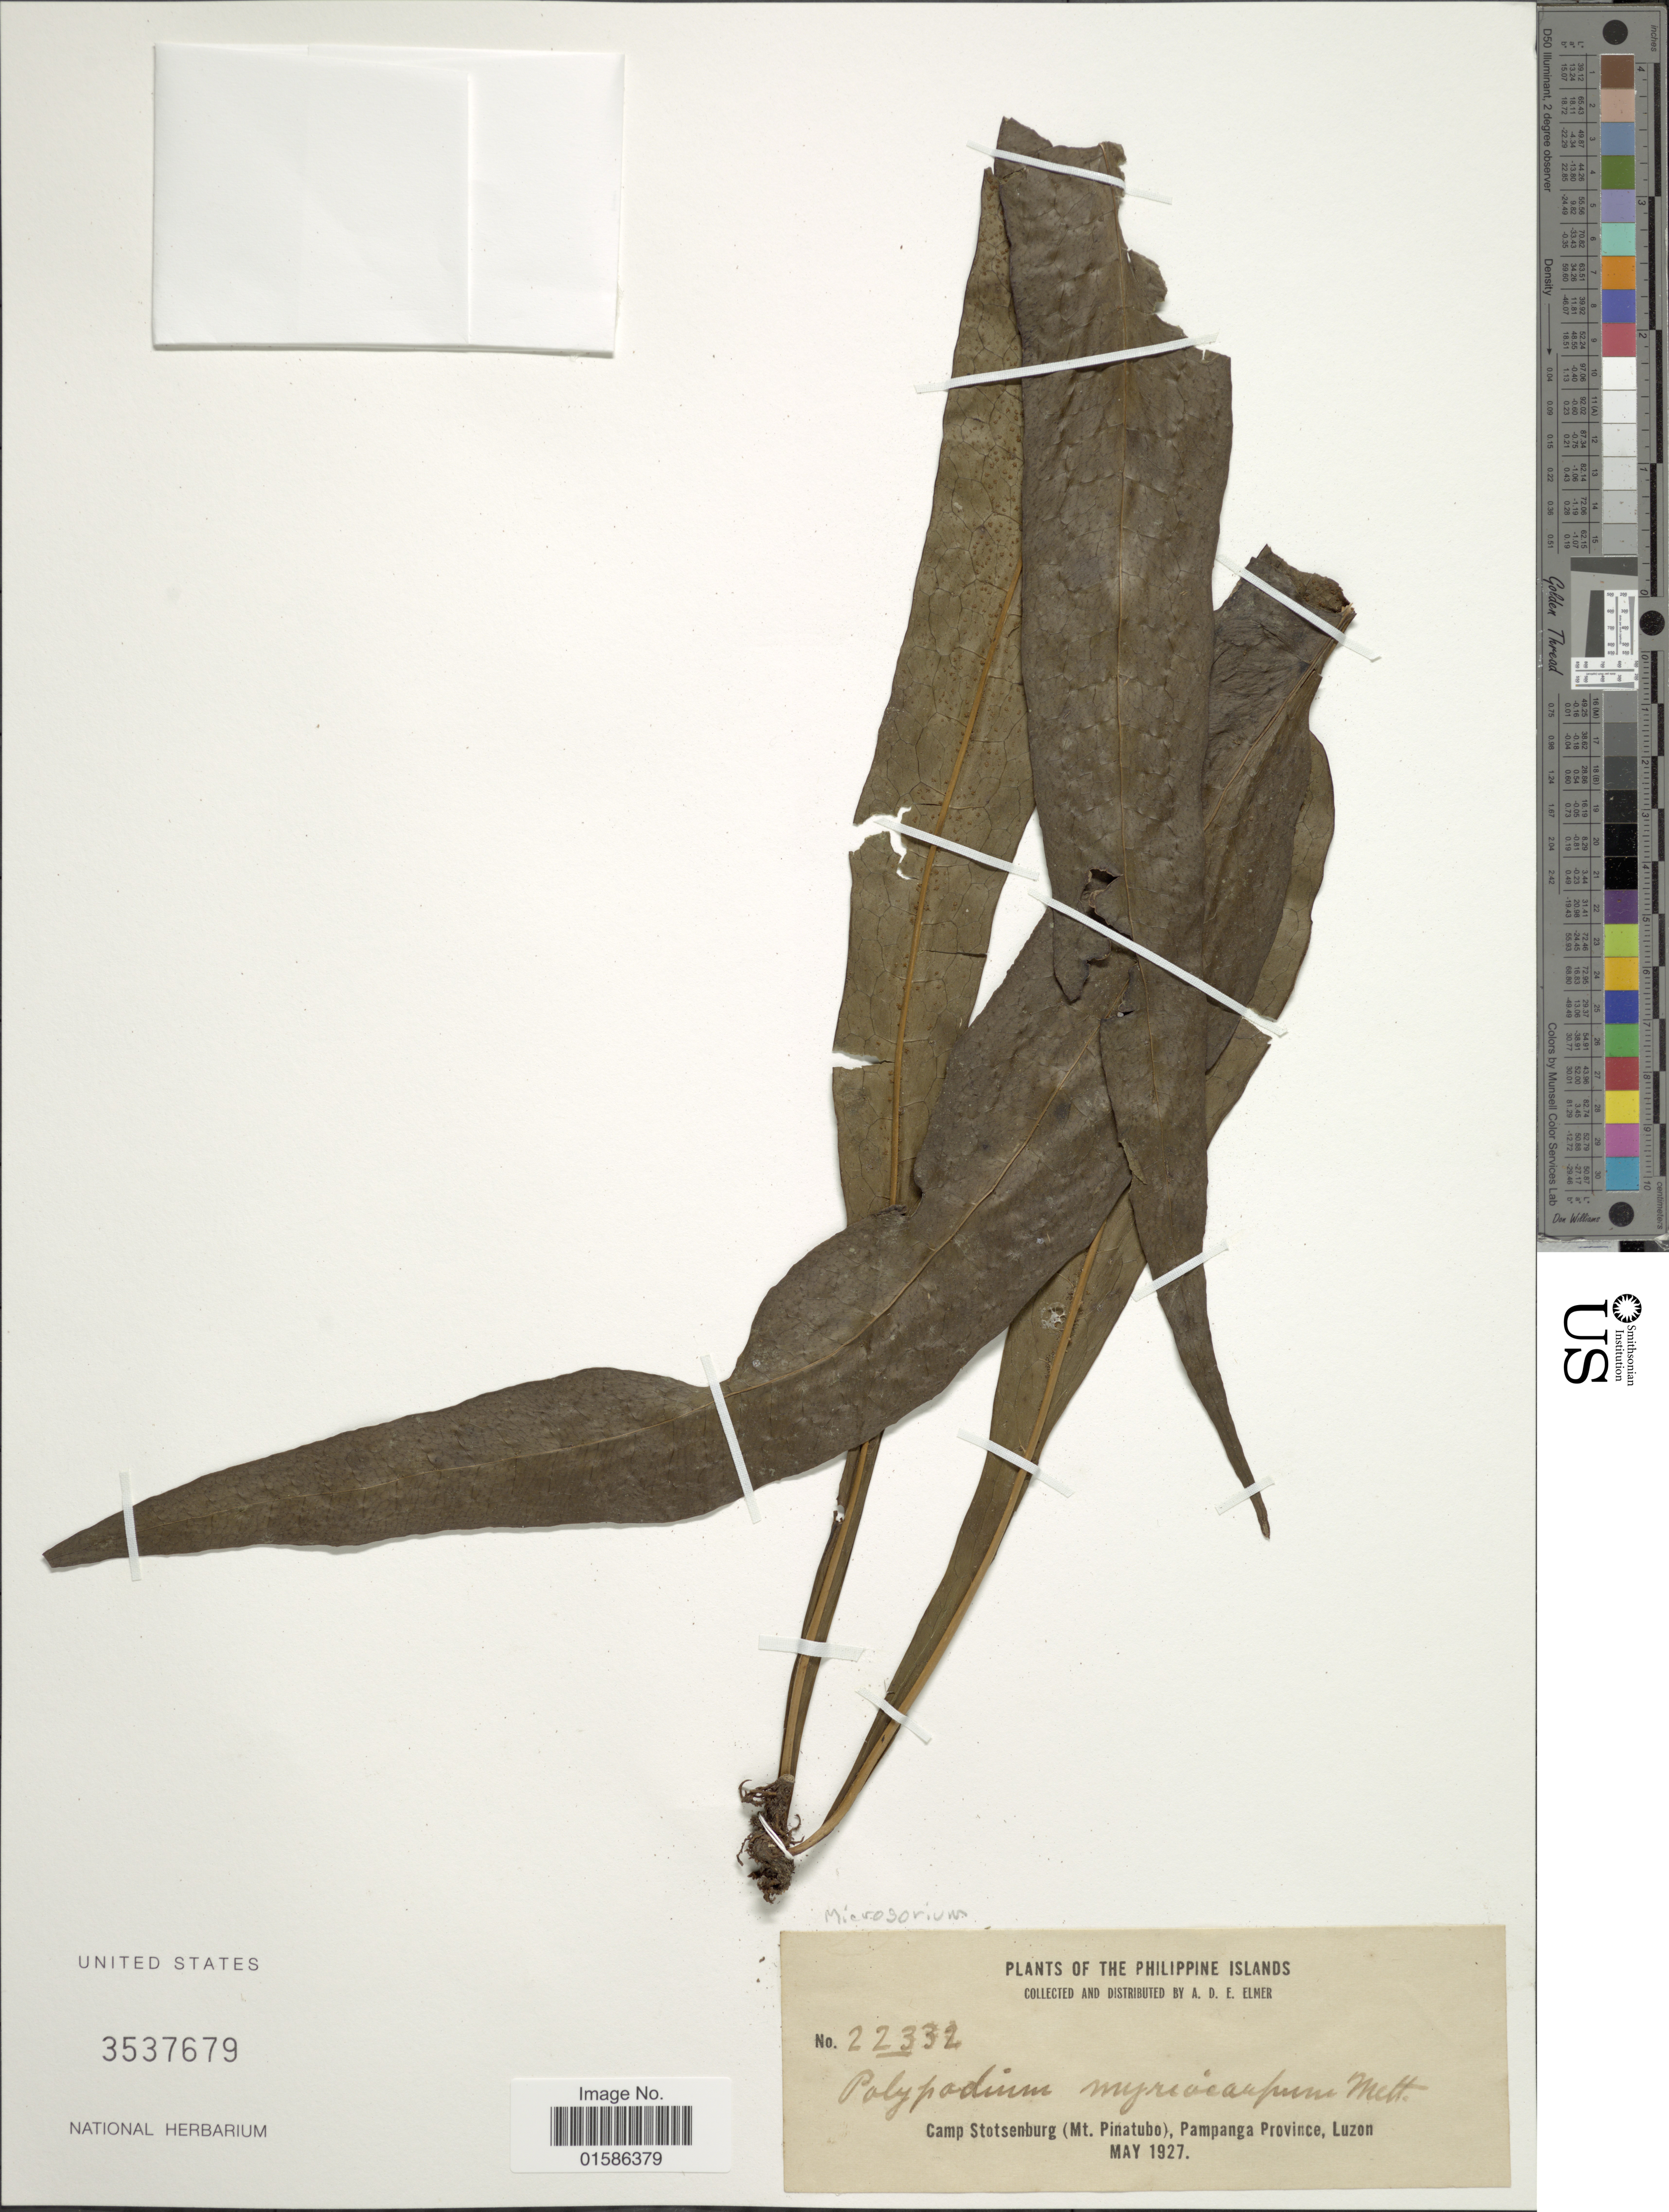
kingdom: Plantae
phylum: Tracheophyta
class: Polypodiopsida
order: Polypodiales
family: Polypodiaceae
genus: Microsorum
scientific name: Microsorum longissimum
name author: Fée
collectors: A. D. E. Elmer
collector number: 22332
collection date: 1927-05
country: Philippines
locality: The Philippine Islands, Camp Stotsenburg (Mt Pinatubo), Pampanga Province, Luzon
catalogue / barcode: US 3537679